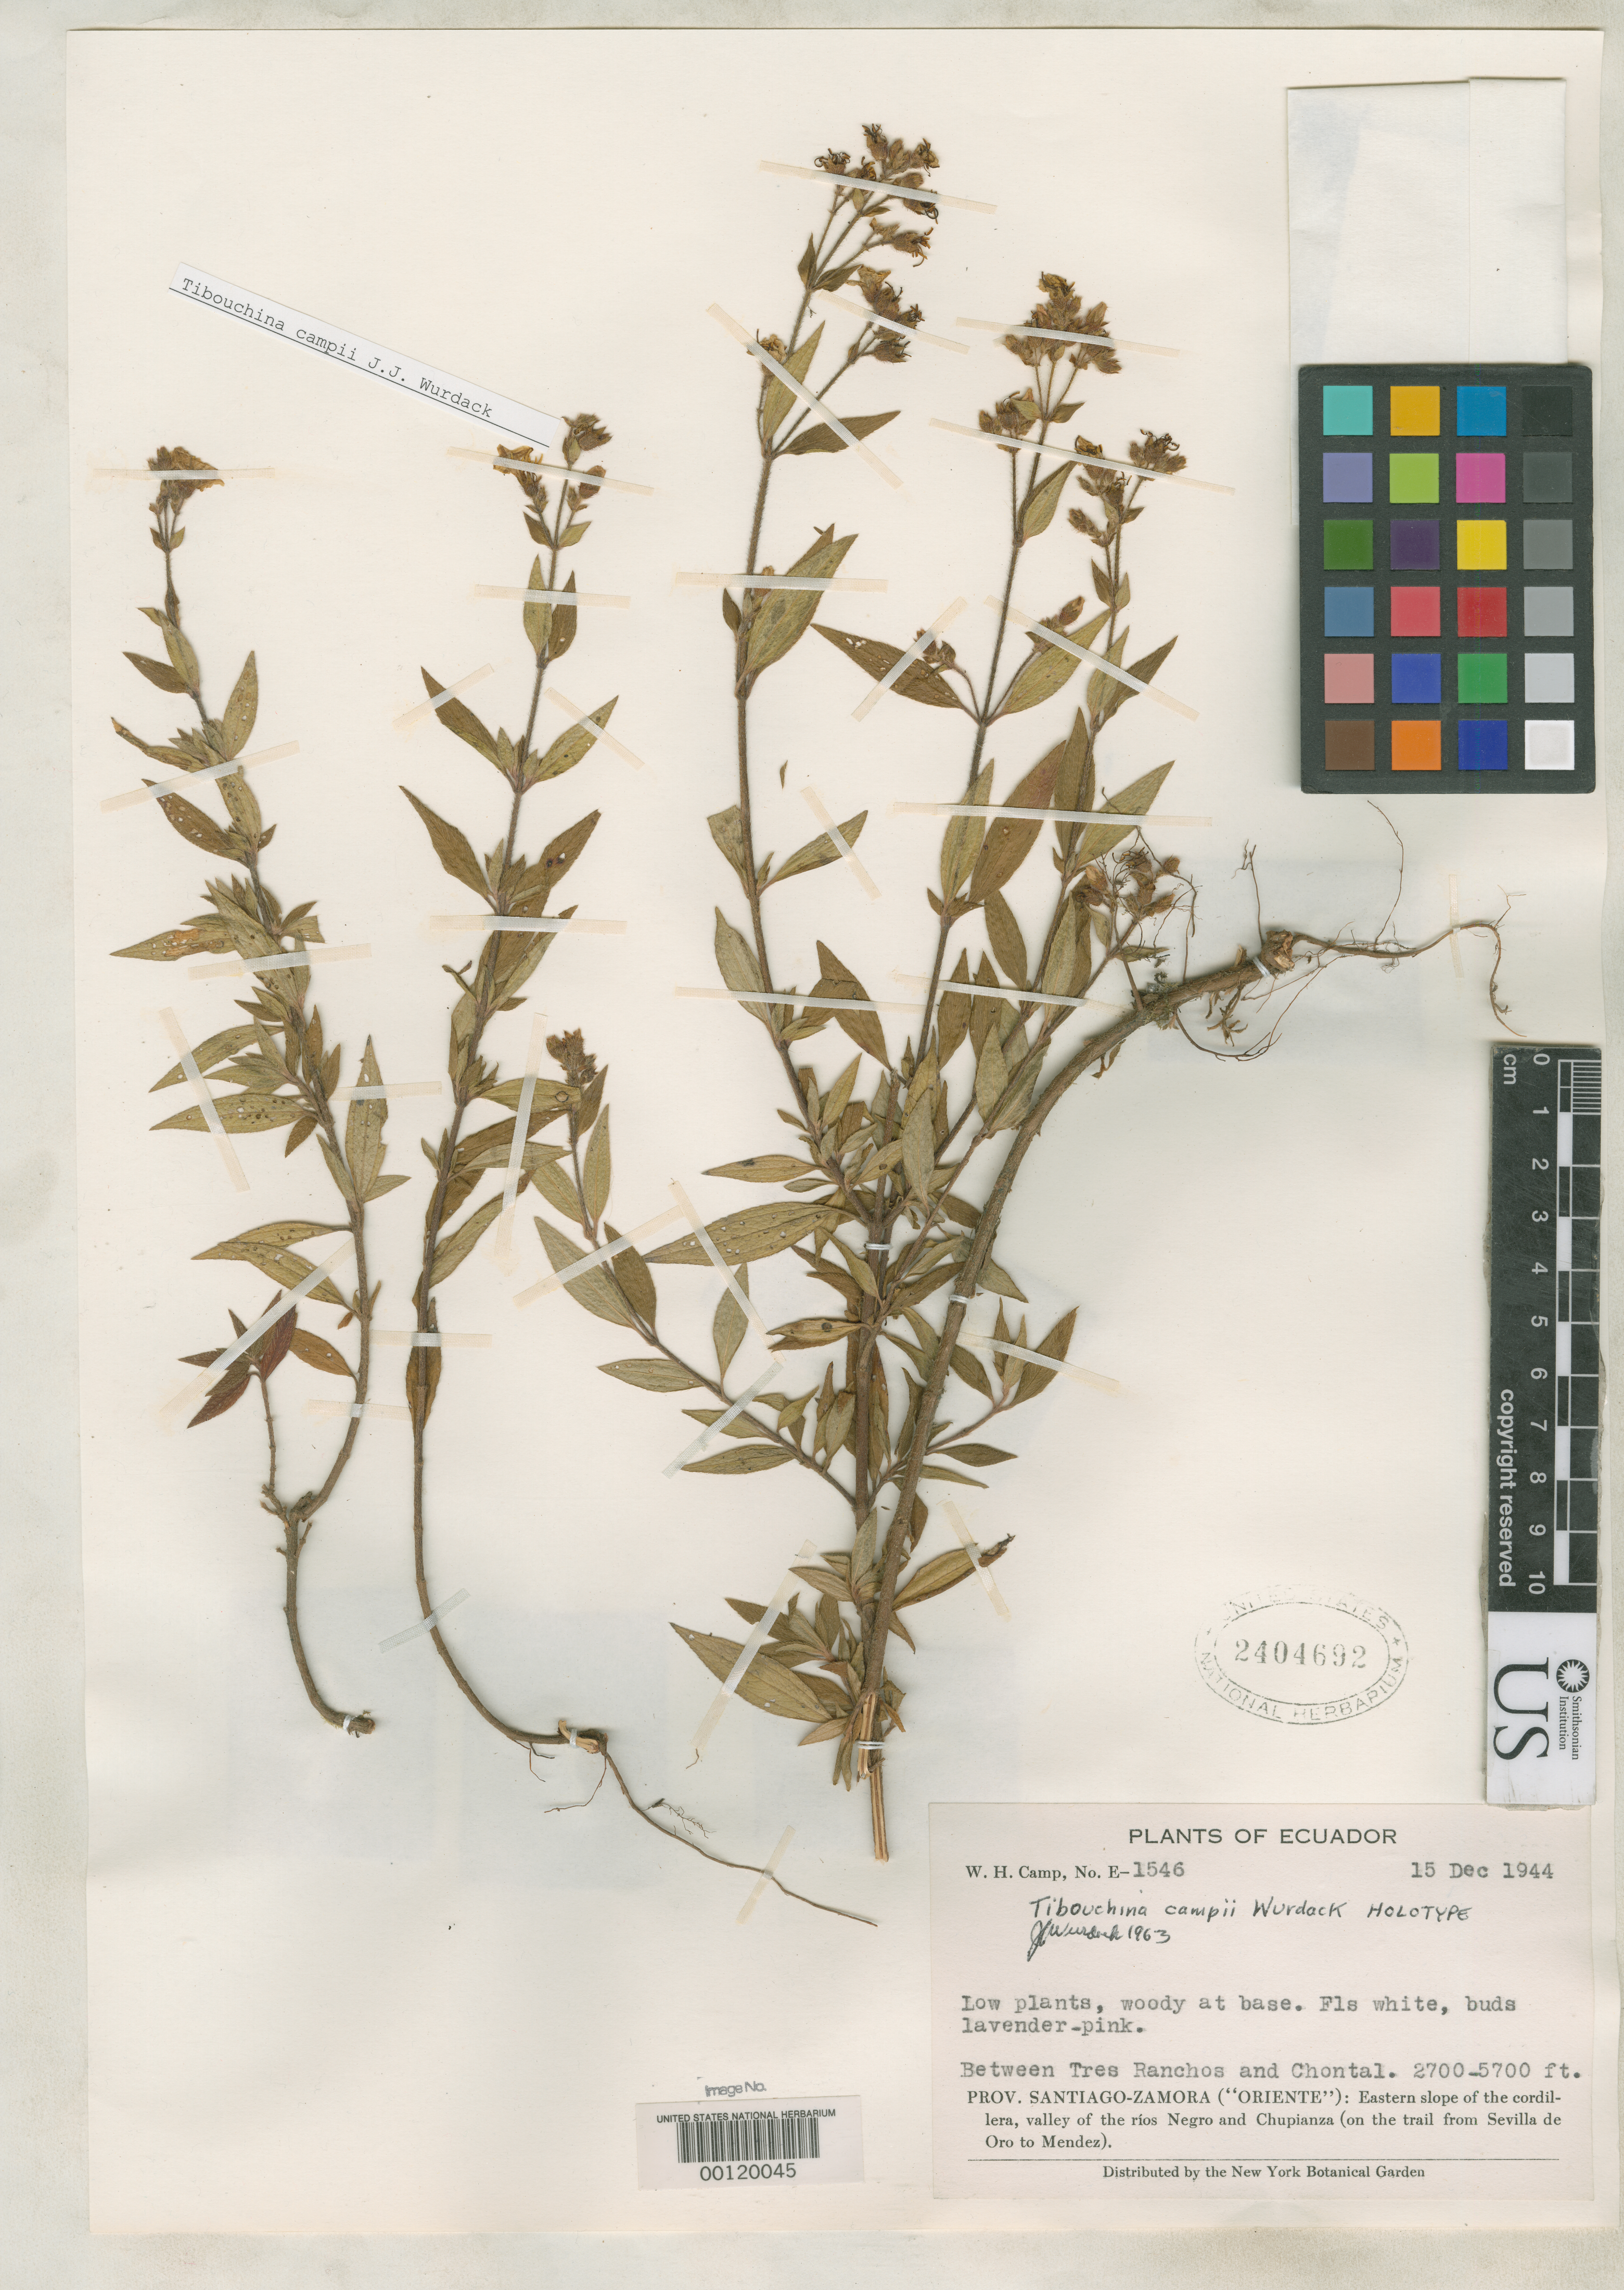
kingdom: Plantae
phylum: Tracheophyta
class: Magnoliopsida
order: Myrtales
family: Melastomataceae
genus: Tibouchina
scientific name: Tibouchina campii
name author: Wurdack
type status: Holotype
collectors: W. H. Camp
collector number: E-1546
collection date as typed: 15 Dec 1944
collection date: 1944-12-15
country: Ecuador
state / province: Morona-Santiago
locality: Tres Ranchos-chontal; alt. 2700-5700 ft.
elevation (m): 823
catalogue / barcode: US 2404692